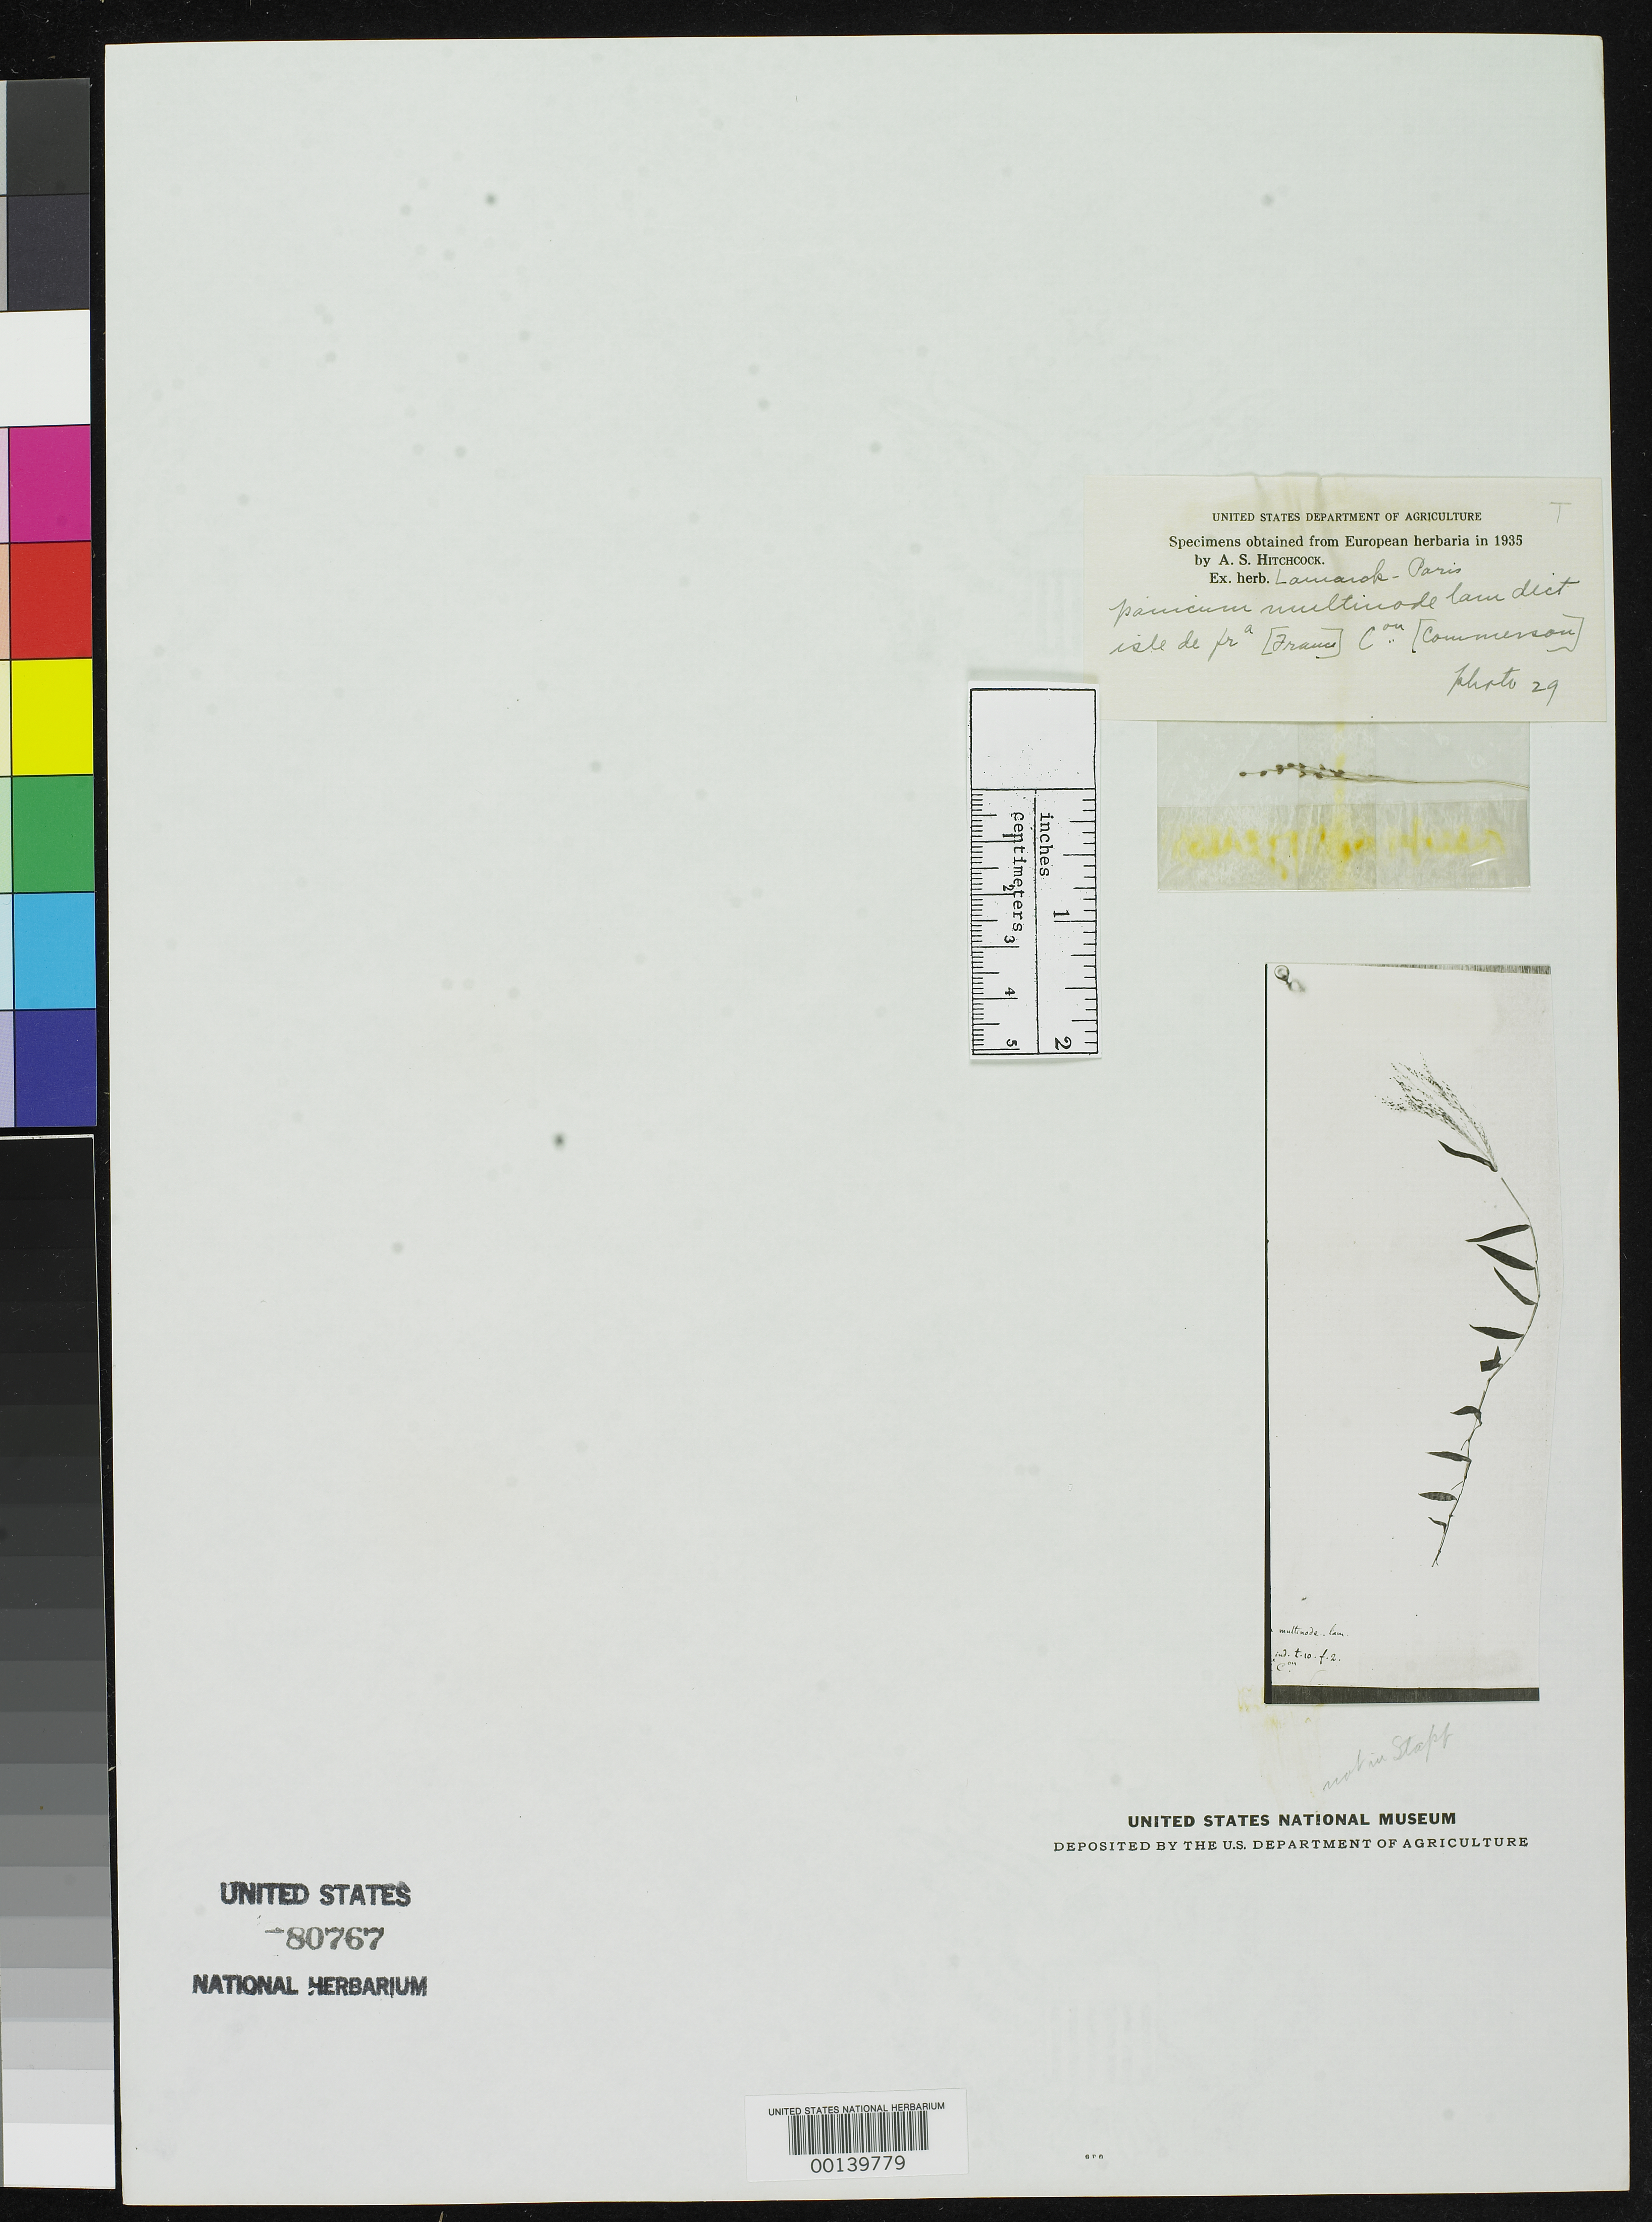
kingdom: Plantae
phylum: Tracheophyta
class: Liliopsida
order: Poales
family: Poaceae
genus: Panicum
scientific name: Panicum multinode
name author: Lam.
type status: Type Fragment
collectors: P. Commerson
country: Seychelles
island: Aldabra Atoll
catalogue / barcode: US 80767